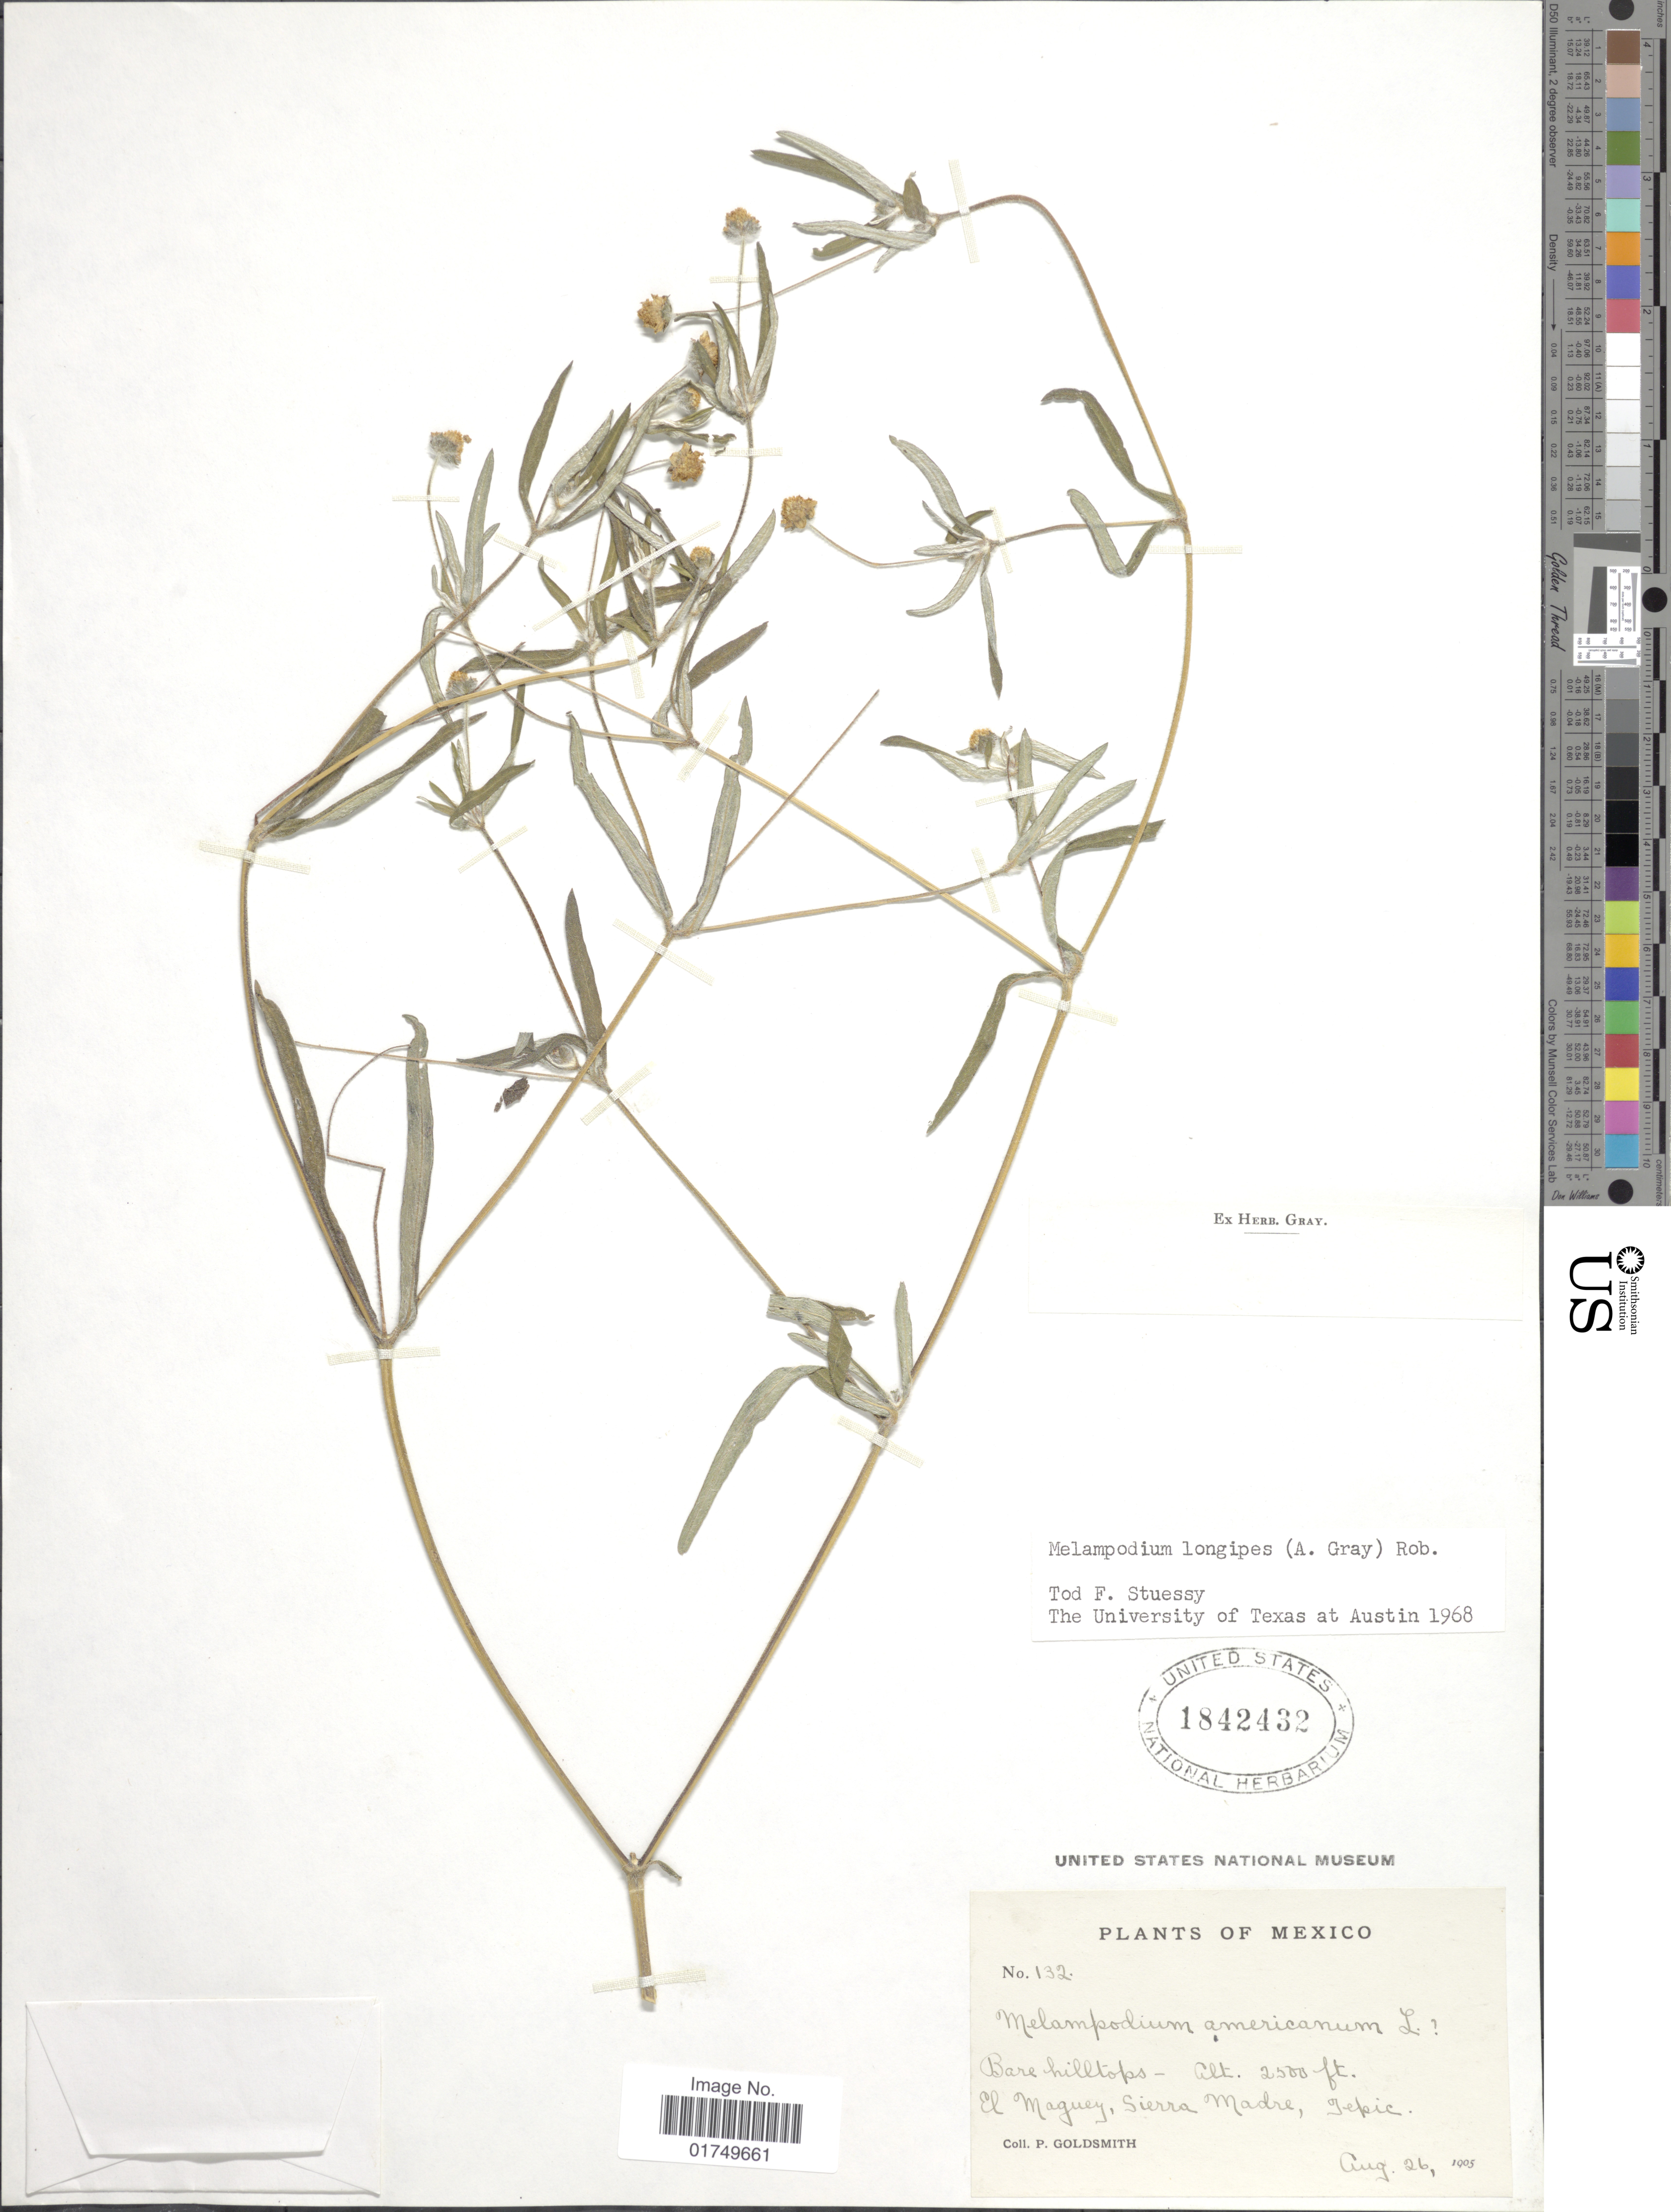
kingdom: Plantae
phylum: Tracheophyta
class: Magnoliopsida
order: Asterales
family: Asteraceae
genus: Melampodium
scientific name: Melampodium longipes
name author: (A. Gray) B.L. Rob.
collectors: P. Goldsmith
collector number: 132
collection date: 1905-08-26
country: Mexico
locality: Bare hilltops, El Maguey, Sierra Madre, Tepic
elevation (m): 762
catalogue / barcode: US 1842432